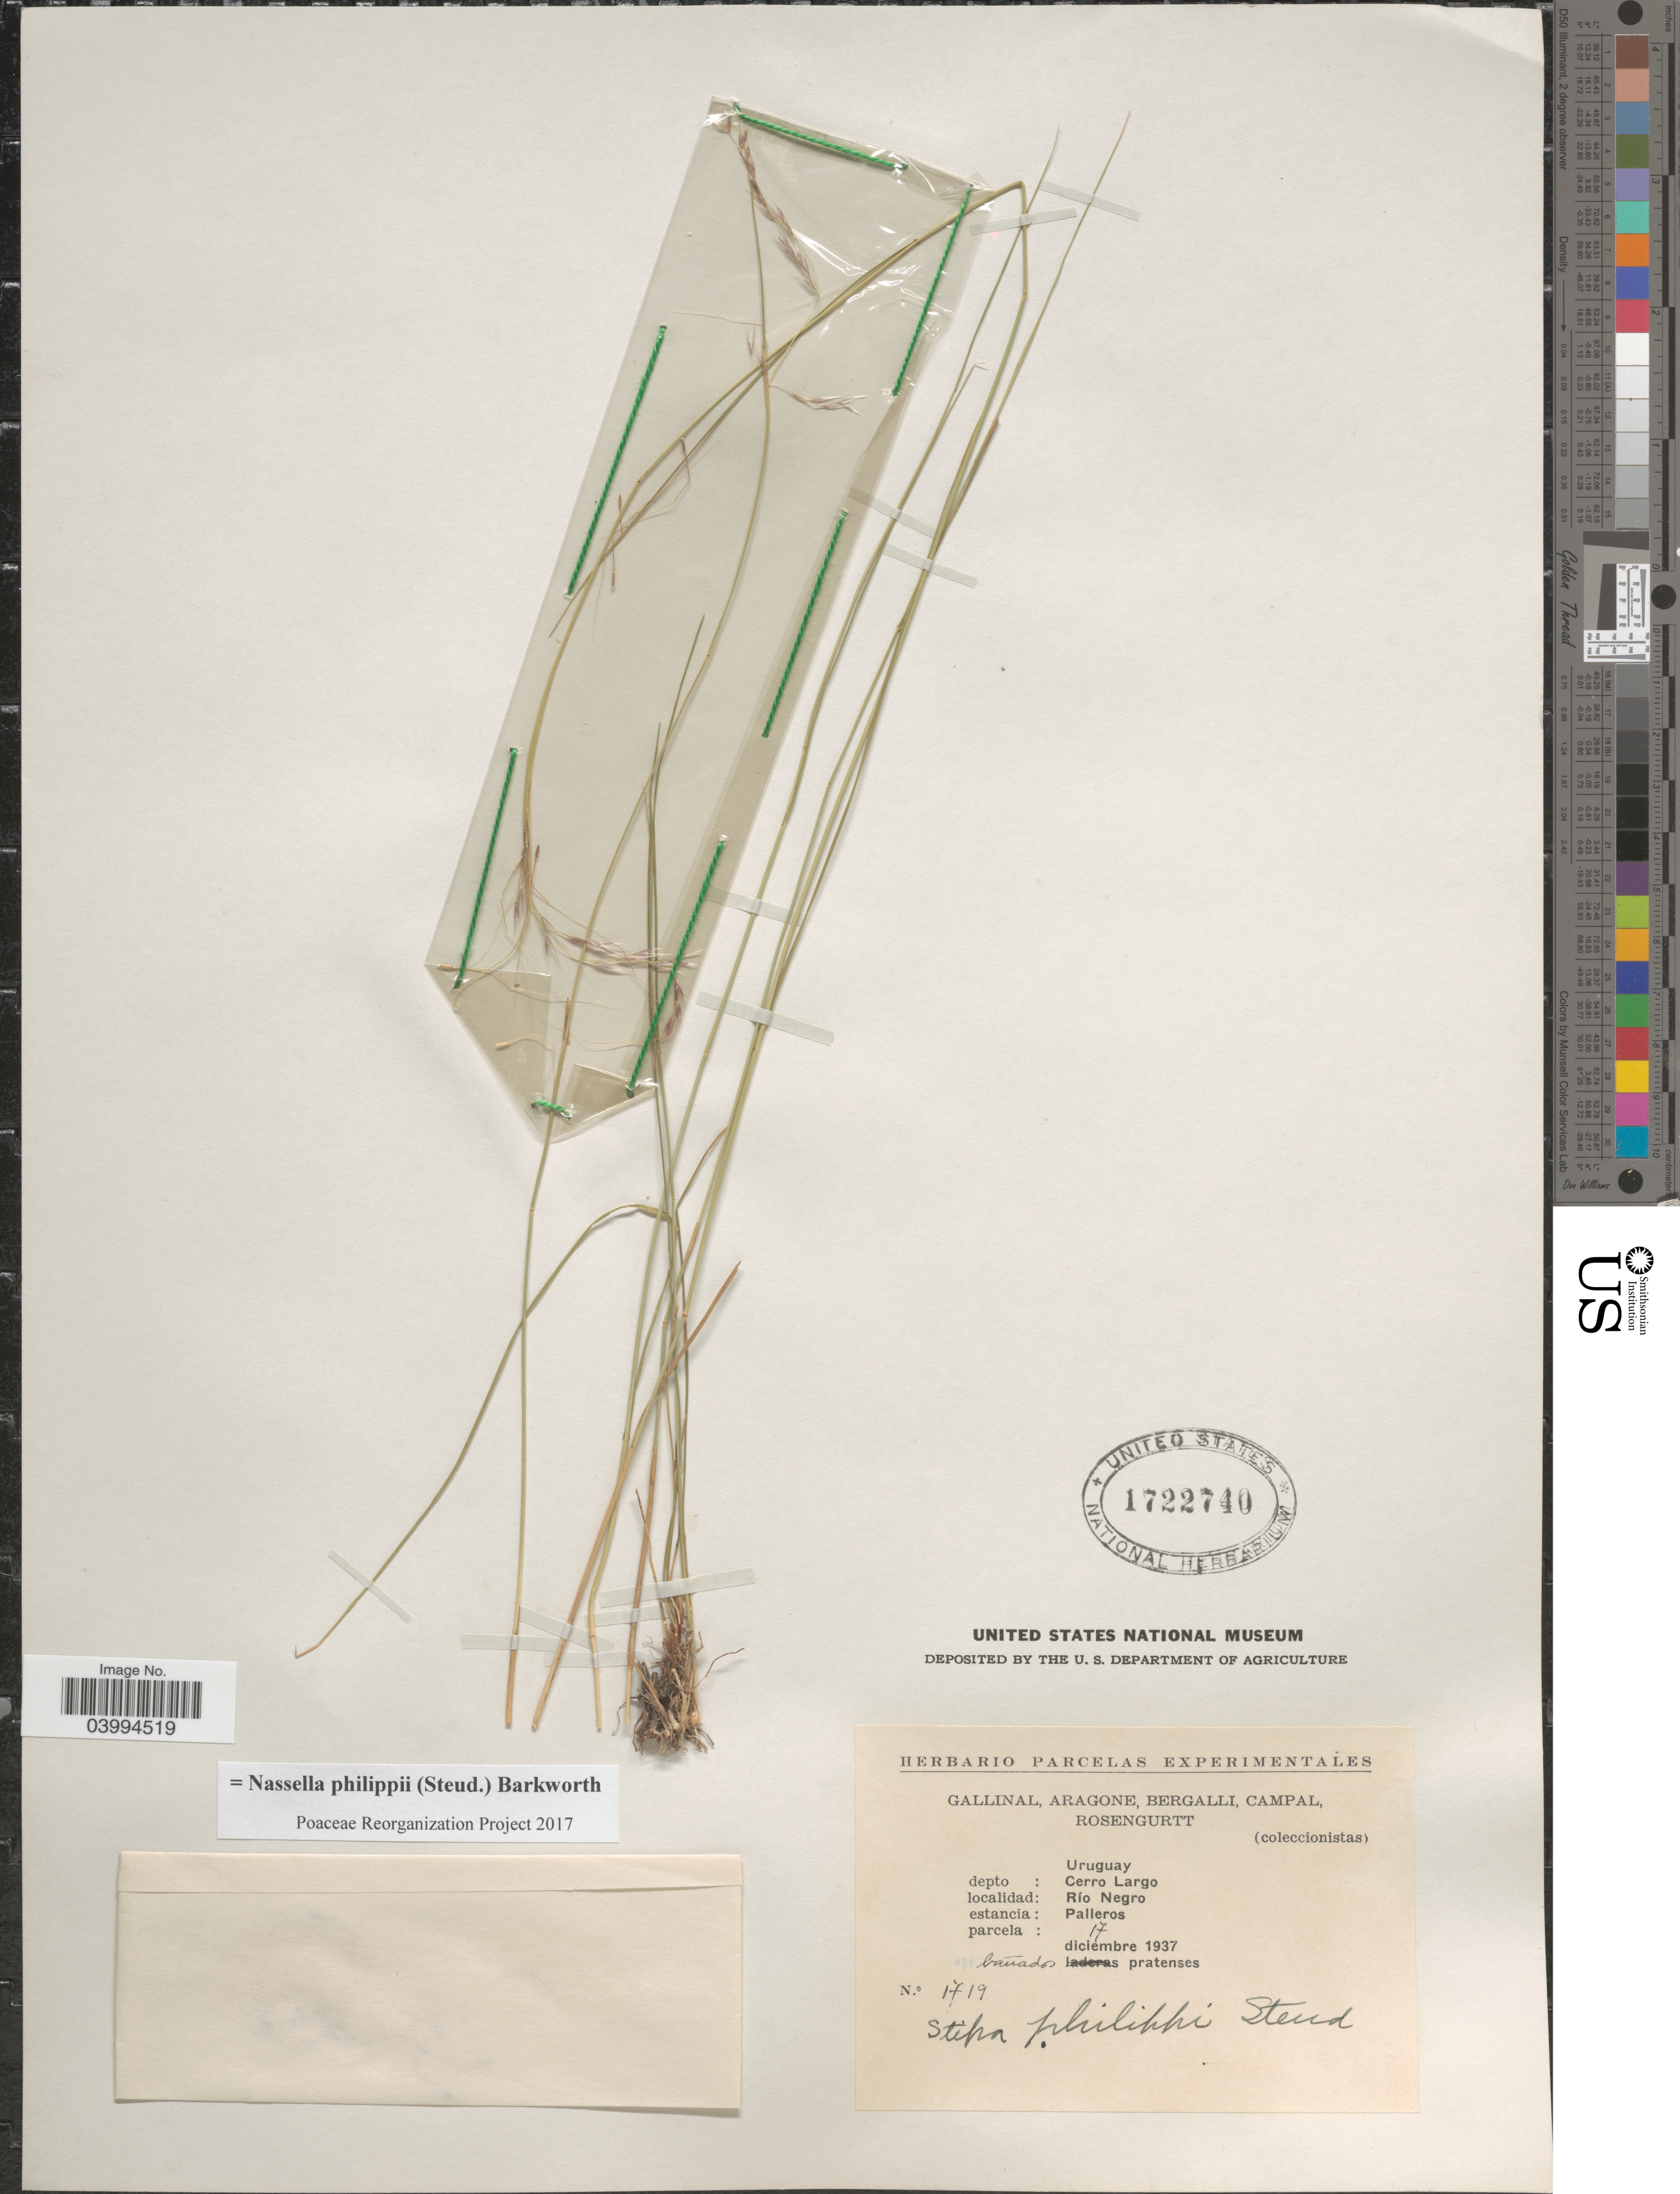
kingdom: Plantae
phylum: Tracheophyta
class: Liliopsida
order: Poales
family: Poaceae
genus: Nassella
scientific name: Nassella philippii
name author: (Steud.) Barkworth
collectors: -. Gallinal, -- Aragone, -- Bergalli, -- Campal & Rosengurtt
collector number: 1719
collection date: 1937-12-17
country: Uruguay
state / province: Cerro Largo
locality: Depto: Cerro Largo. Río Negro. Estancia: Palleros.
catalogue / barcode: US 1722740